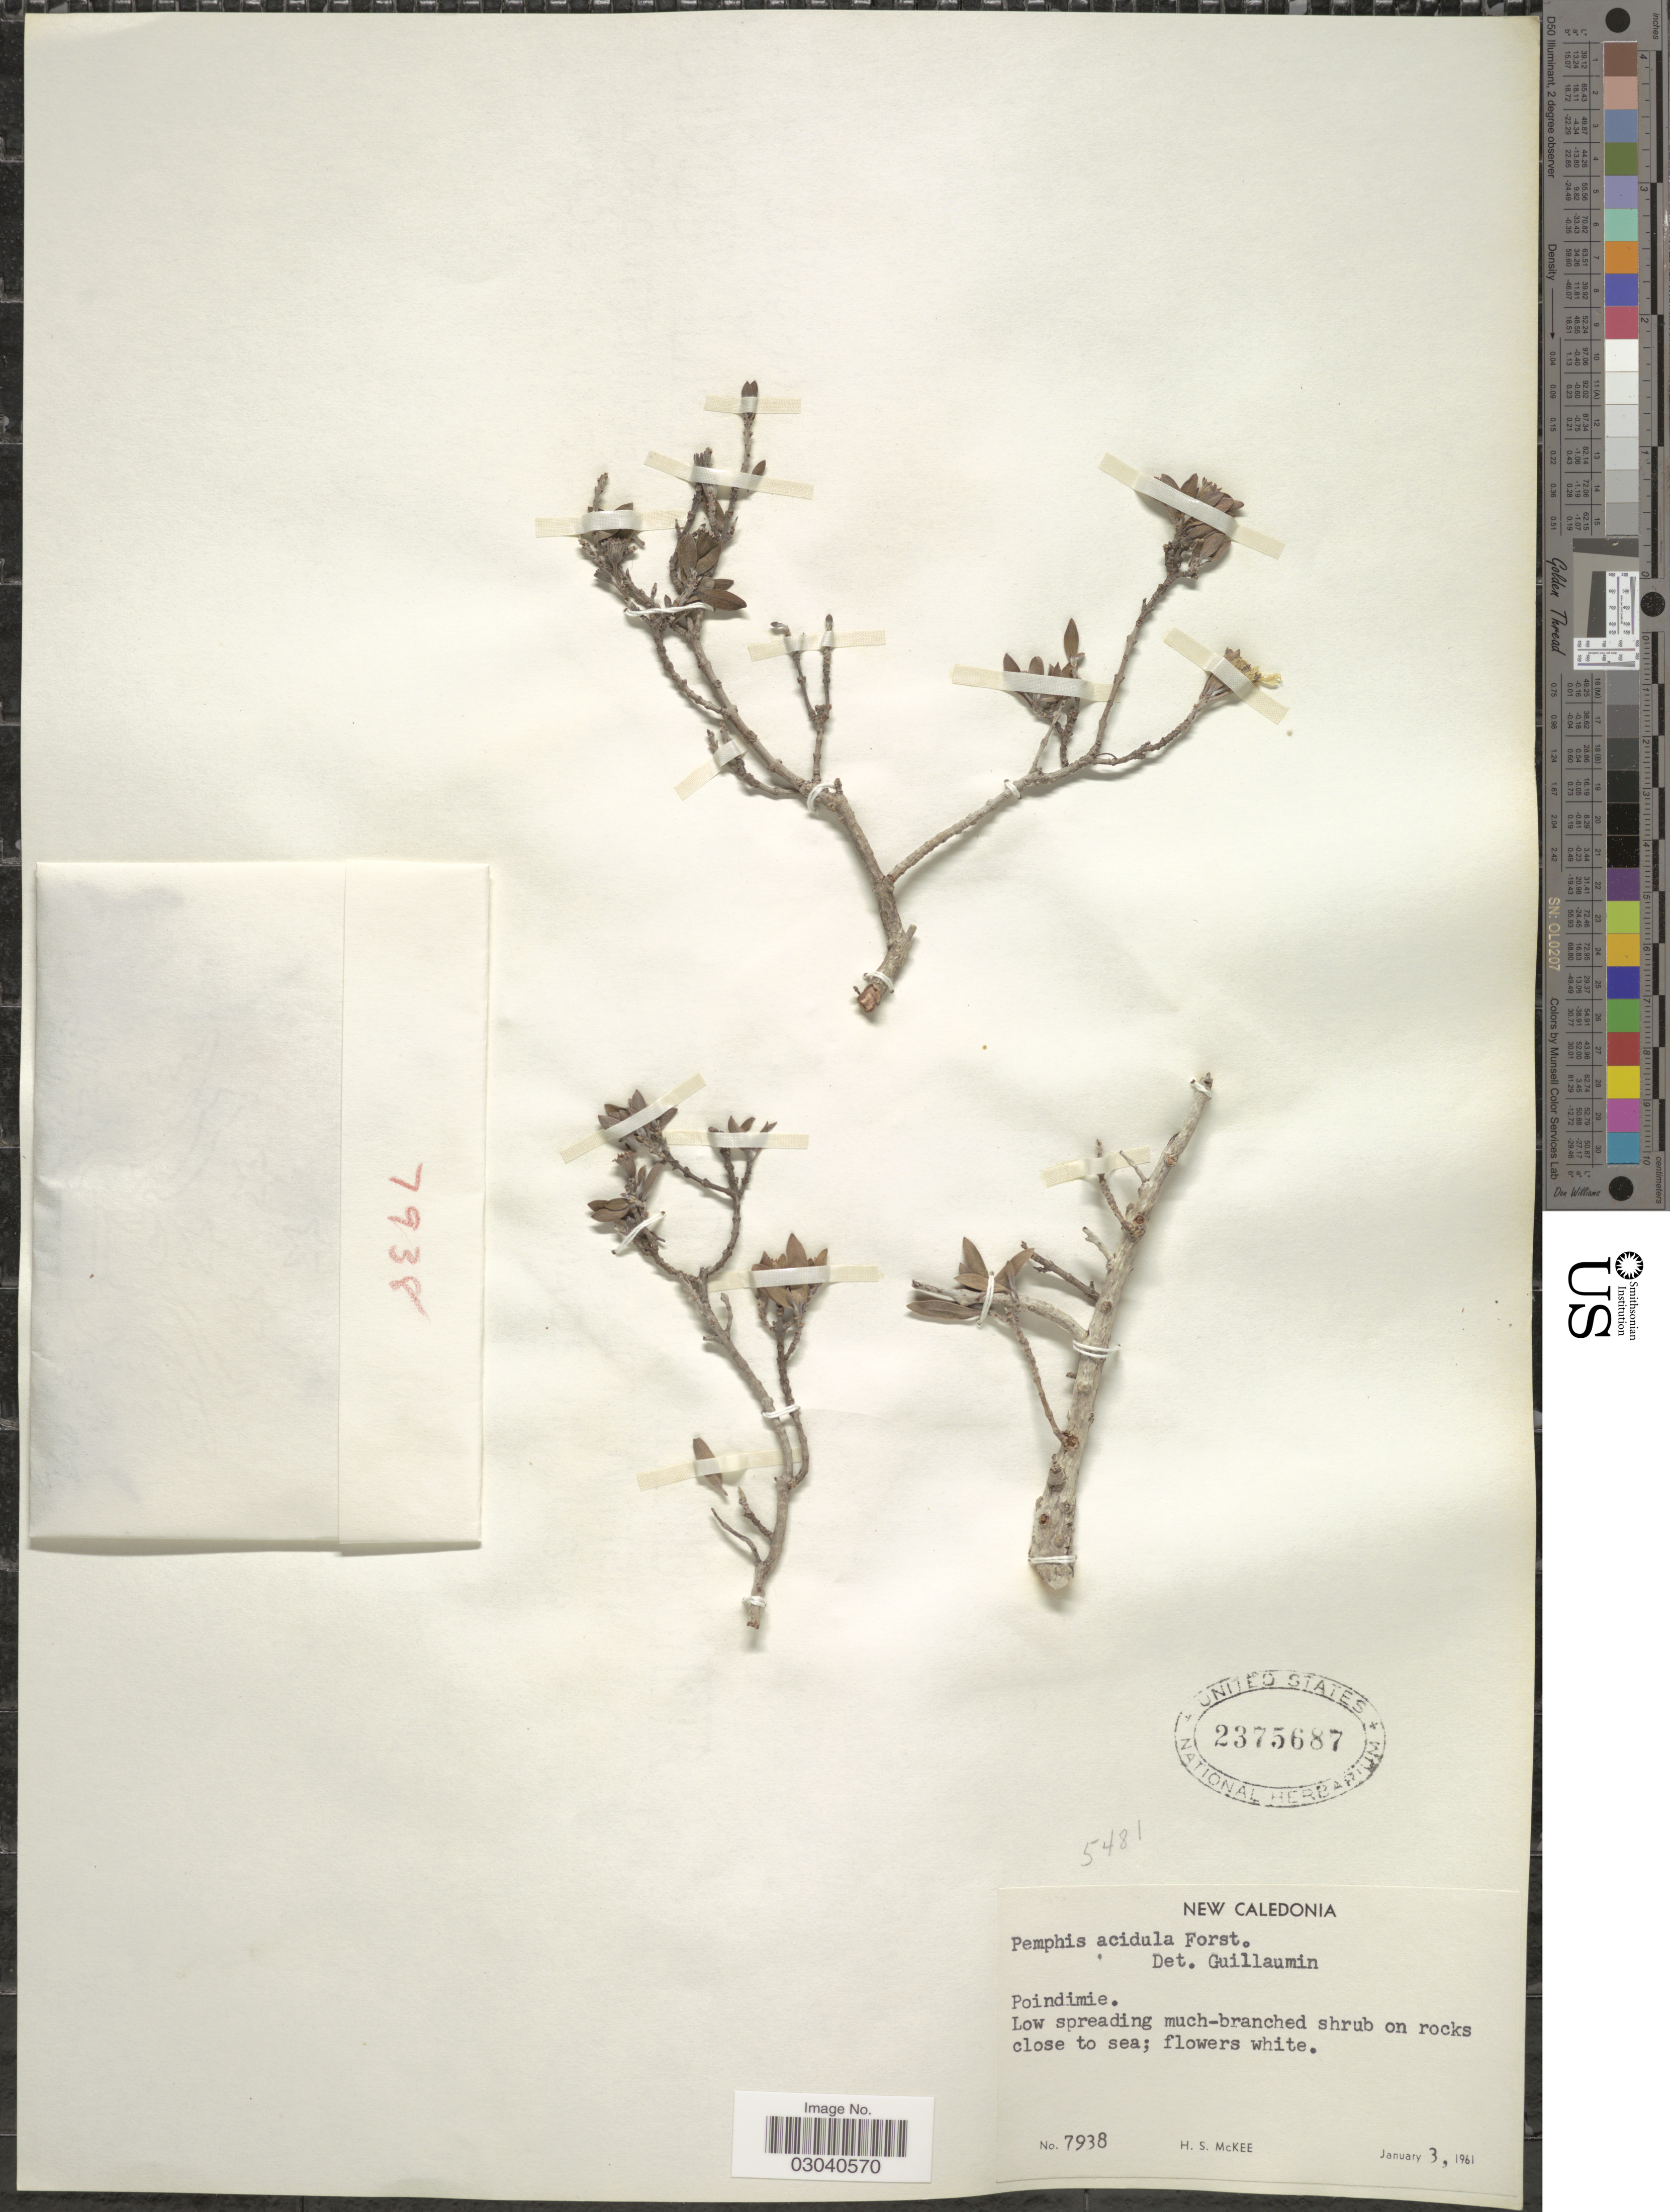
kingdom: Plantae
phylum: Tracheophyta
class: Magnoliopsida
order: Myrtales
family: Lythraceae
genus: Pemphis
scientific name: Pemphis acidula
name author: J.R. Forst. & G. Forst.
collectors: H. S. McKee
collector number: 7938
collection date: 1961-01-03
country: New Caledonia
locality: Poindimie.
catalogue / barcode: US 2375687